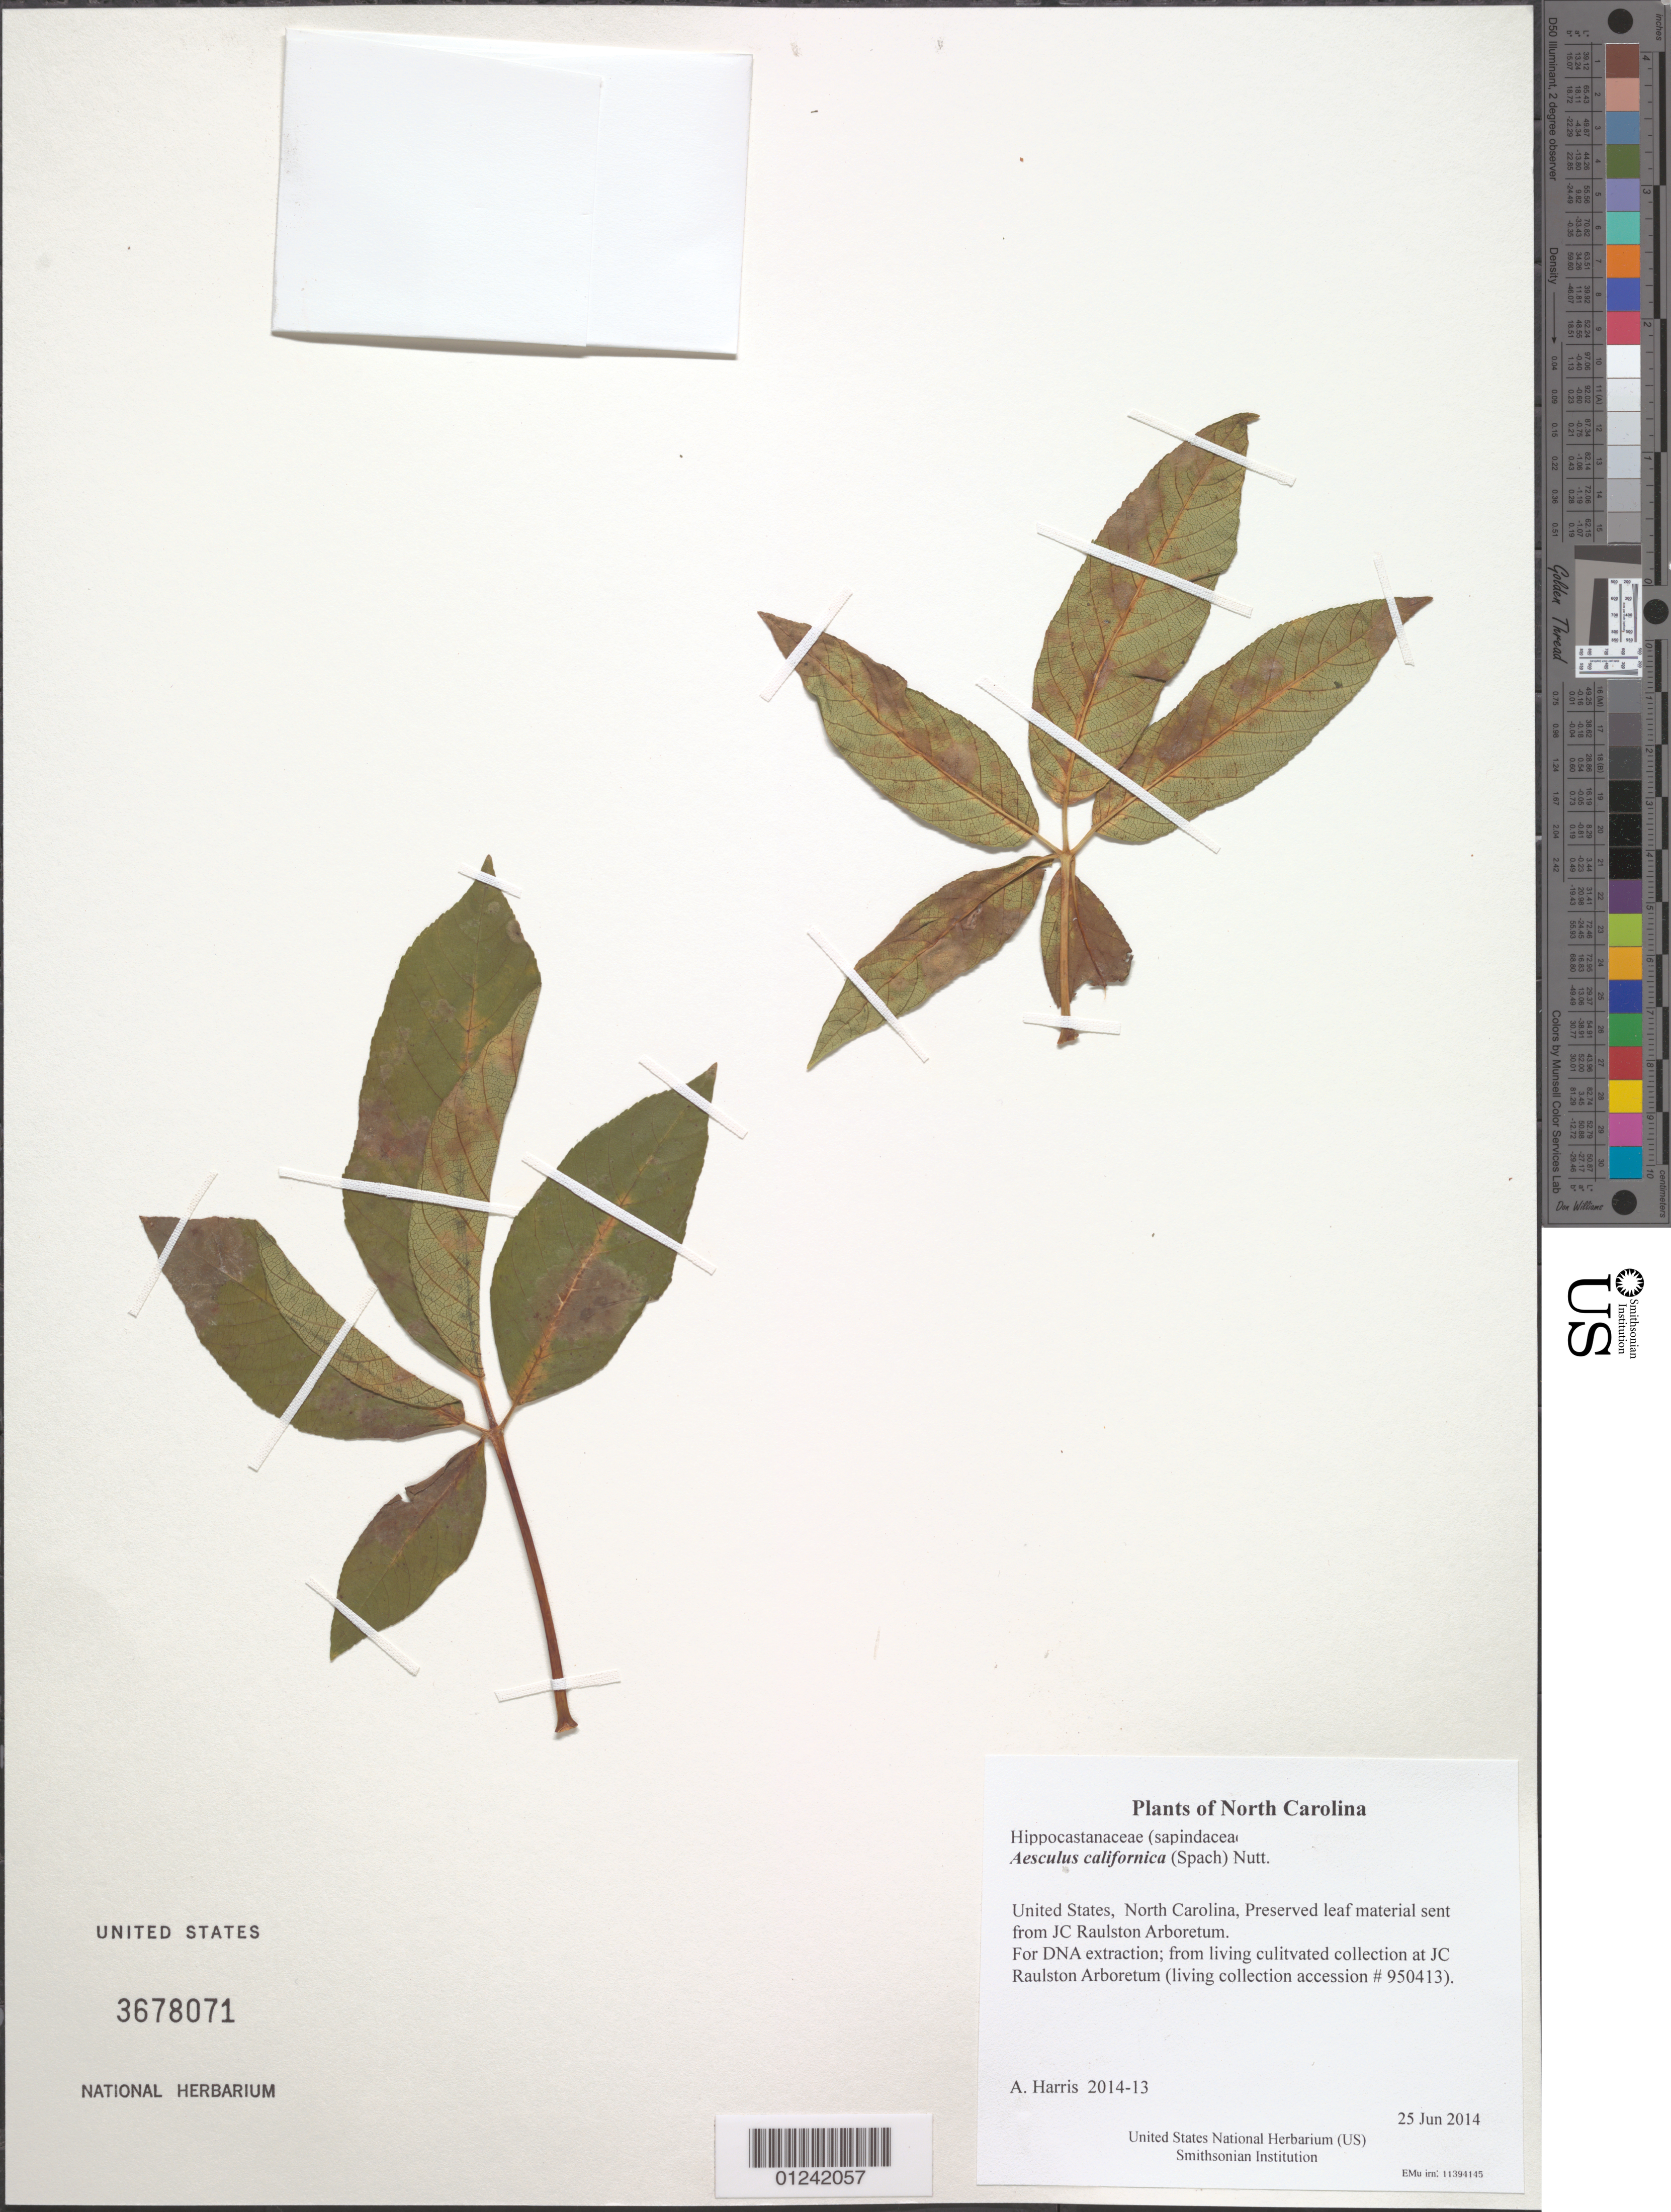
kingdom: Plantae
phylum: Tracheophyta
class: Magnoliopsida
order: Sapindales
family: Sapindaceae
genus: Aesculus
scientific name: Aesculus californica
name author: (Spach) Nutt.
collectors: A. J. Harris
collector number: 2014-13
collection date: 2014-06-25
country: United States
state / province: North Carolina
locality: Preserved leaf material sent from JC Raulston Arboretum.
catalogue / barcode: US 3678071